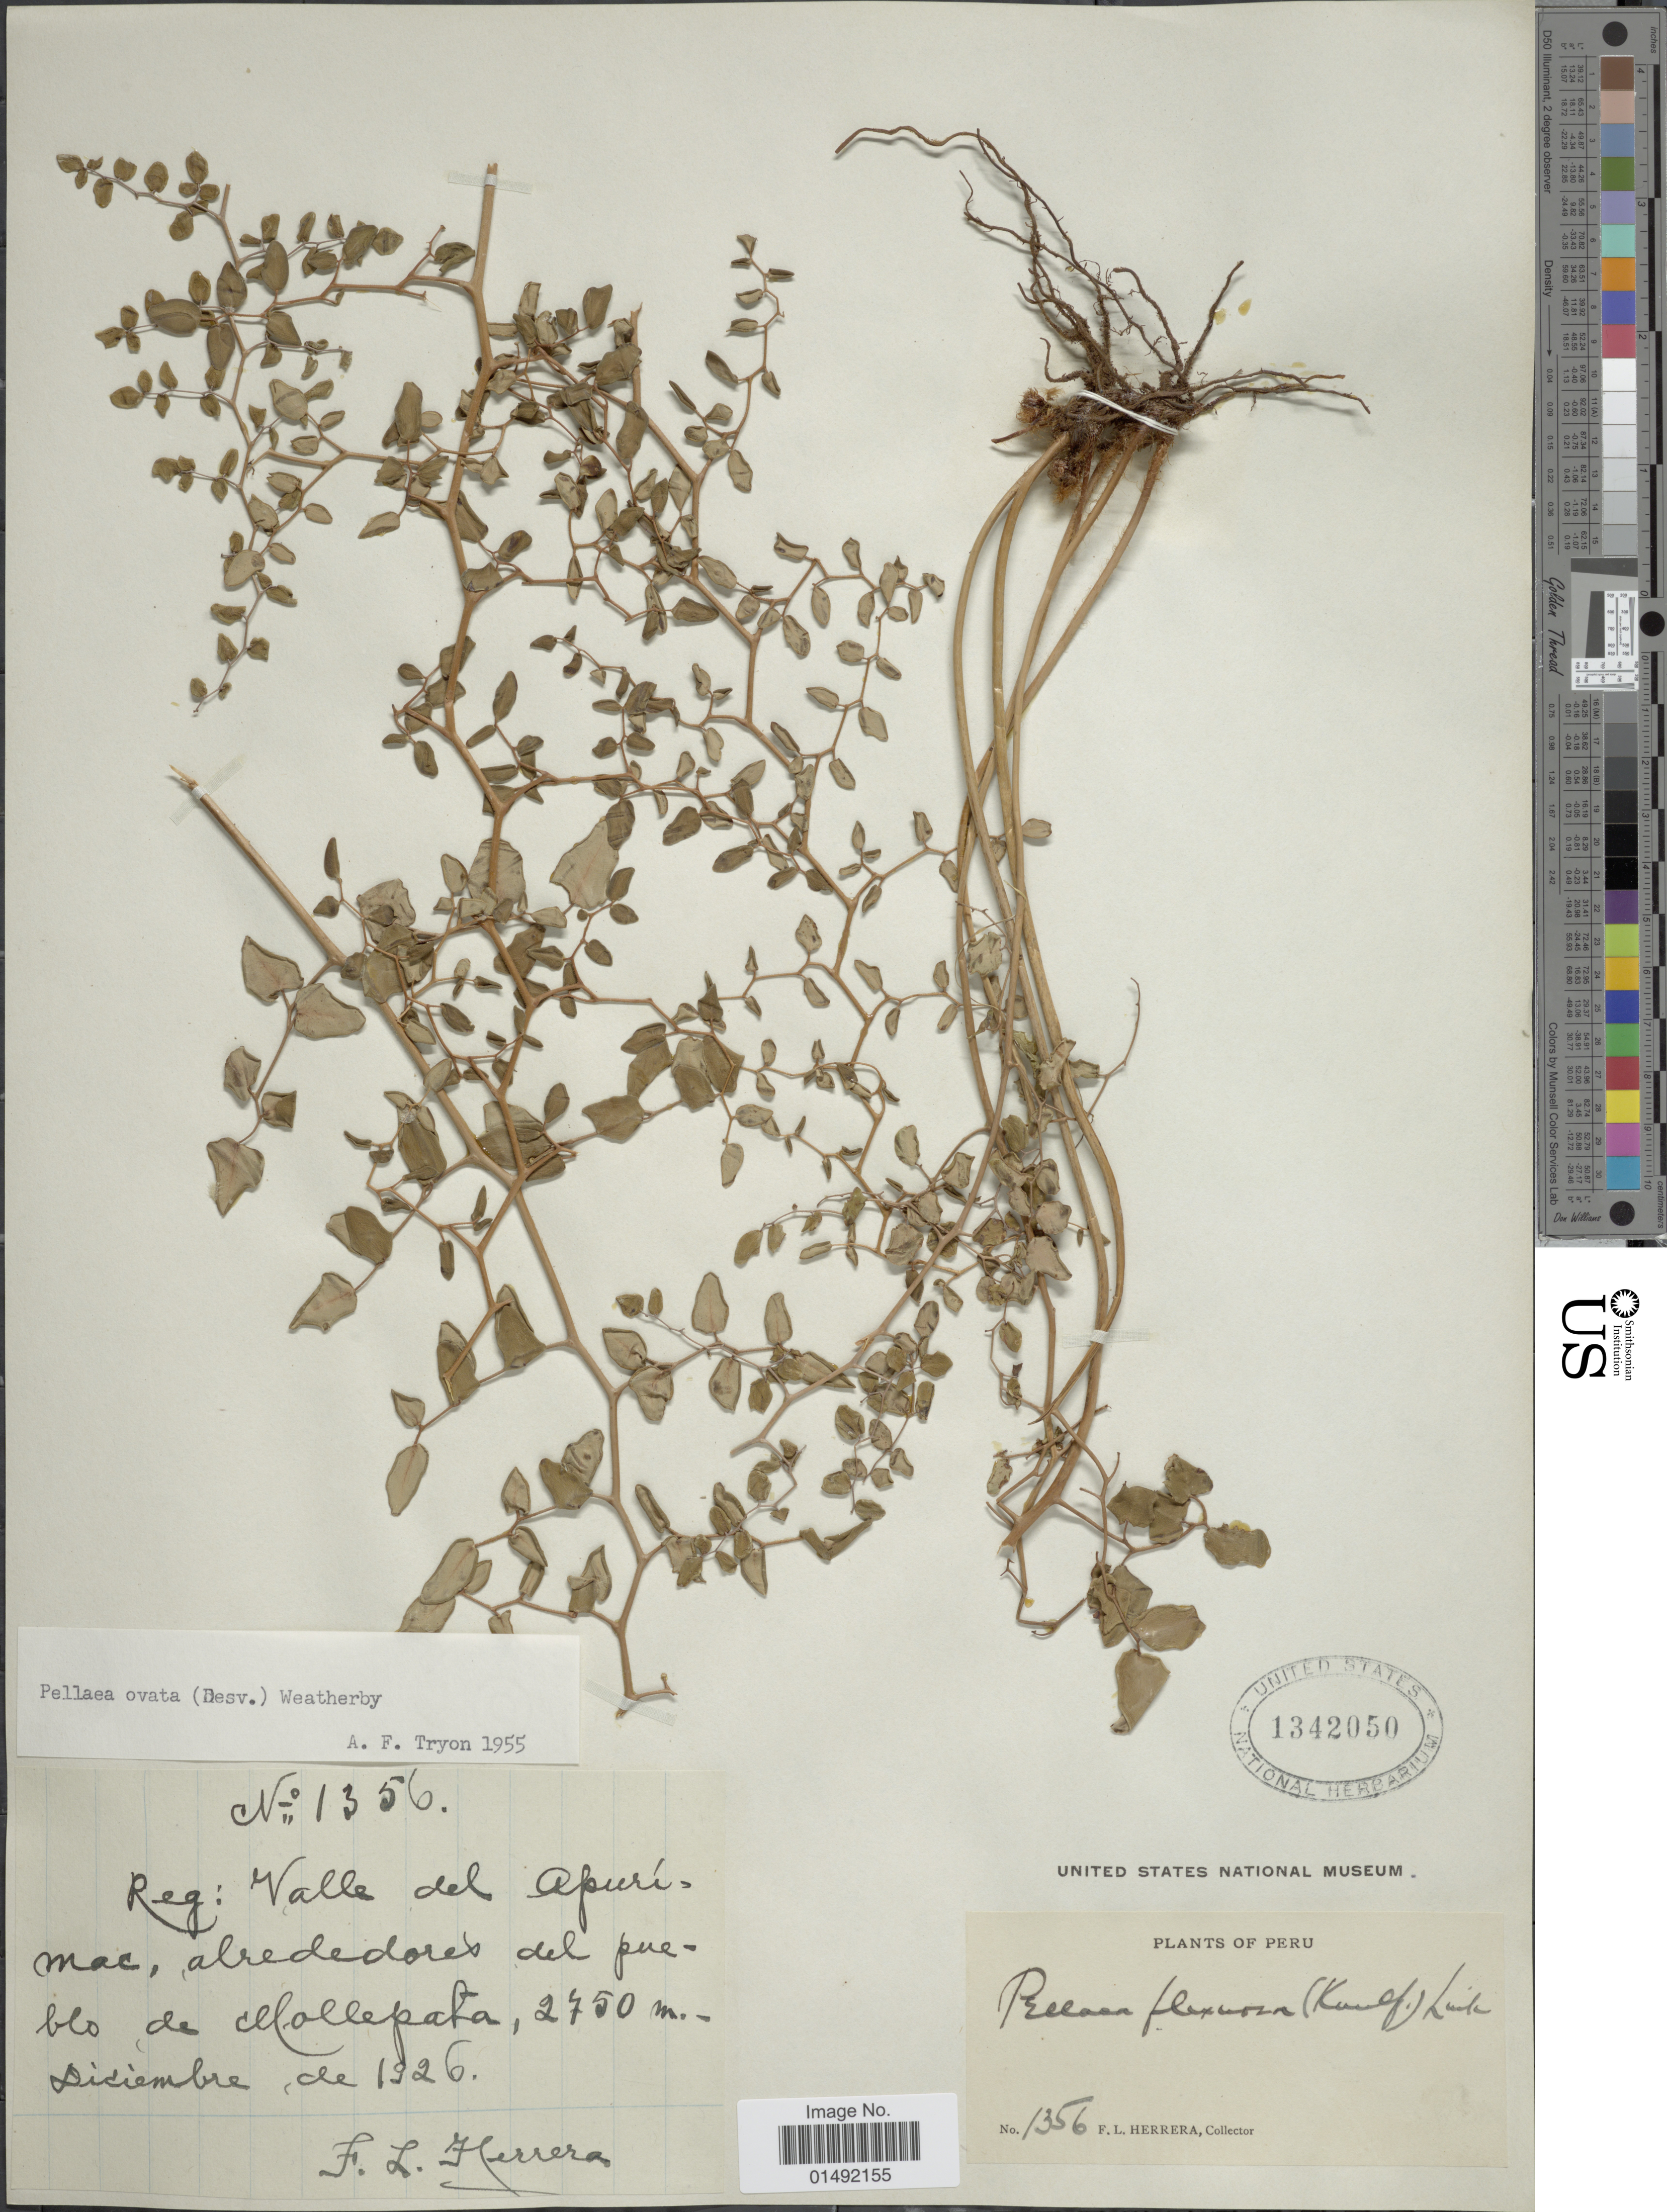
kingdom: Plantae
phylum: Tracheophyta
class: Polypodiopsida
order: Polypodiales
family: Pteridaceae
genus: Pellaea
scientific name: Pellaea ovata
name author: (Desv.) Weath.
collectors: F. L. Herrera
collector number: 1356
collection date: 1926-12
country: Peru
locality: Reg: Valle de Apurimac, alrededores del pueblo de celollepata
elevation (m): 2750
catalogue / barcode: US 1342050